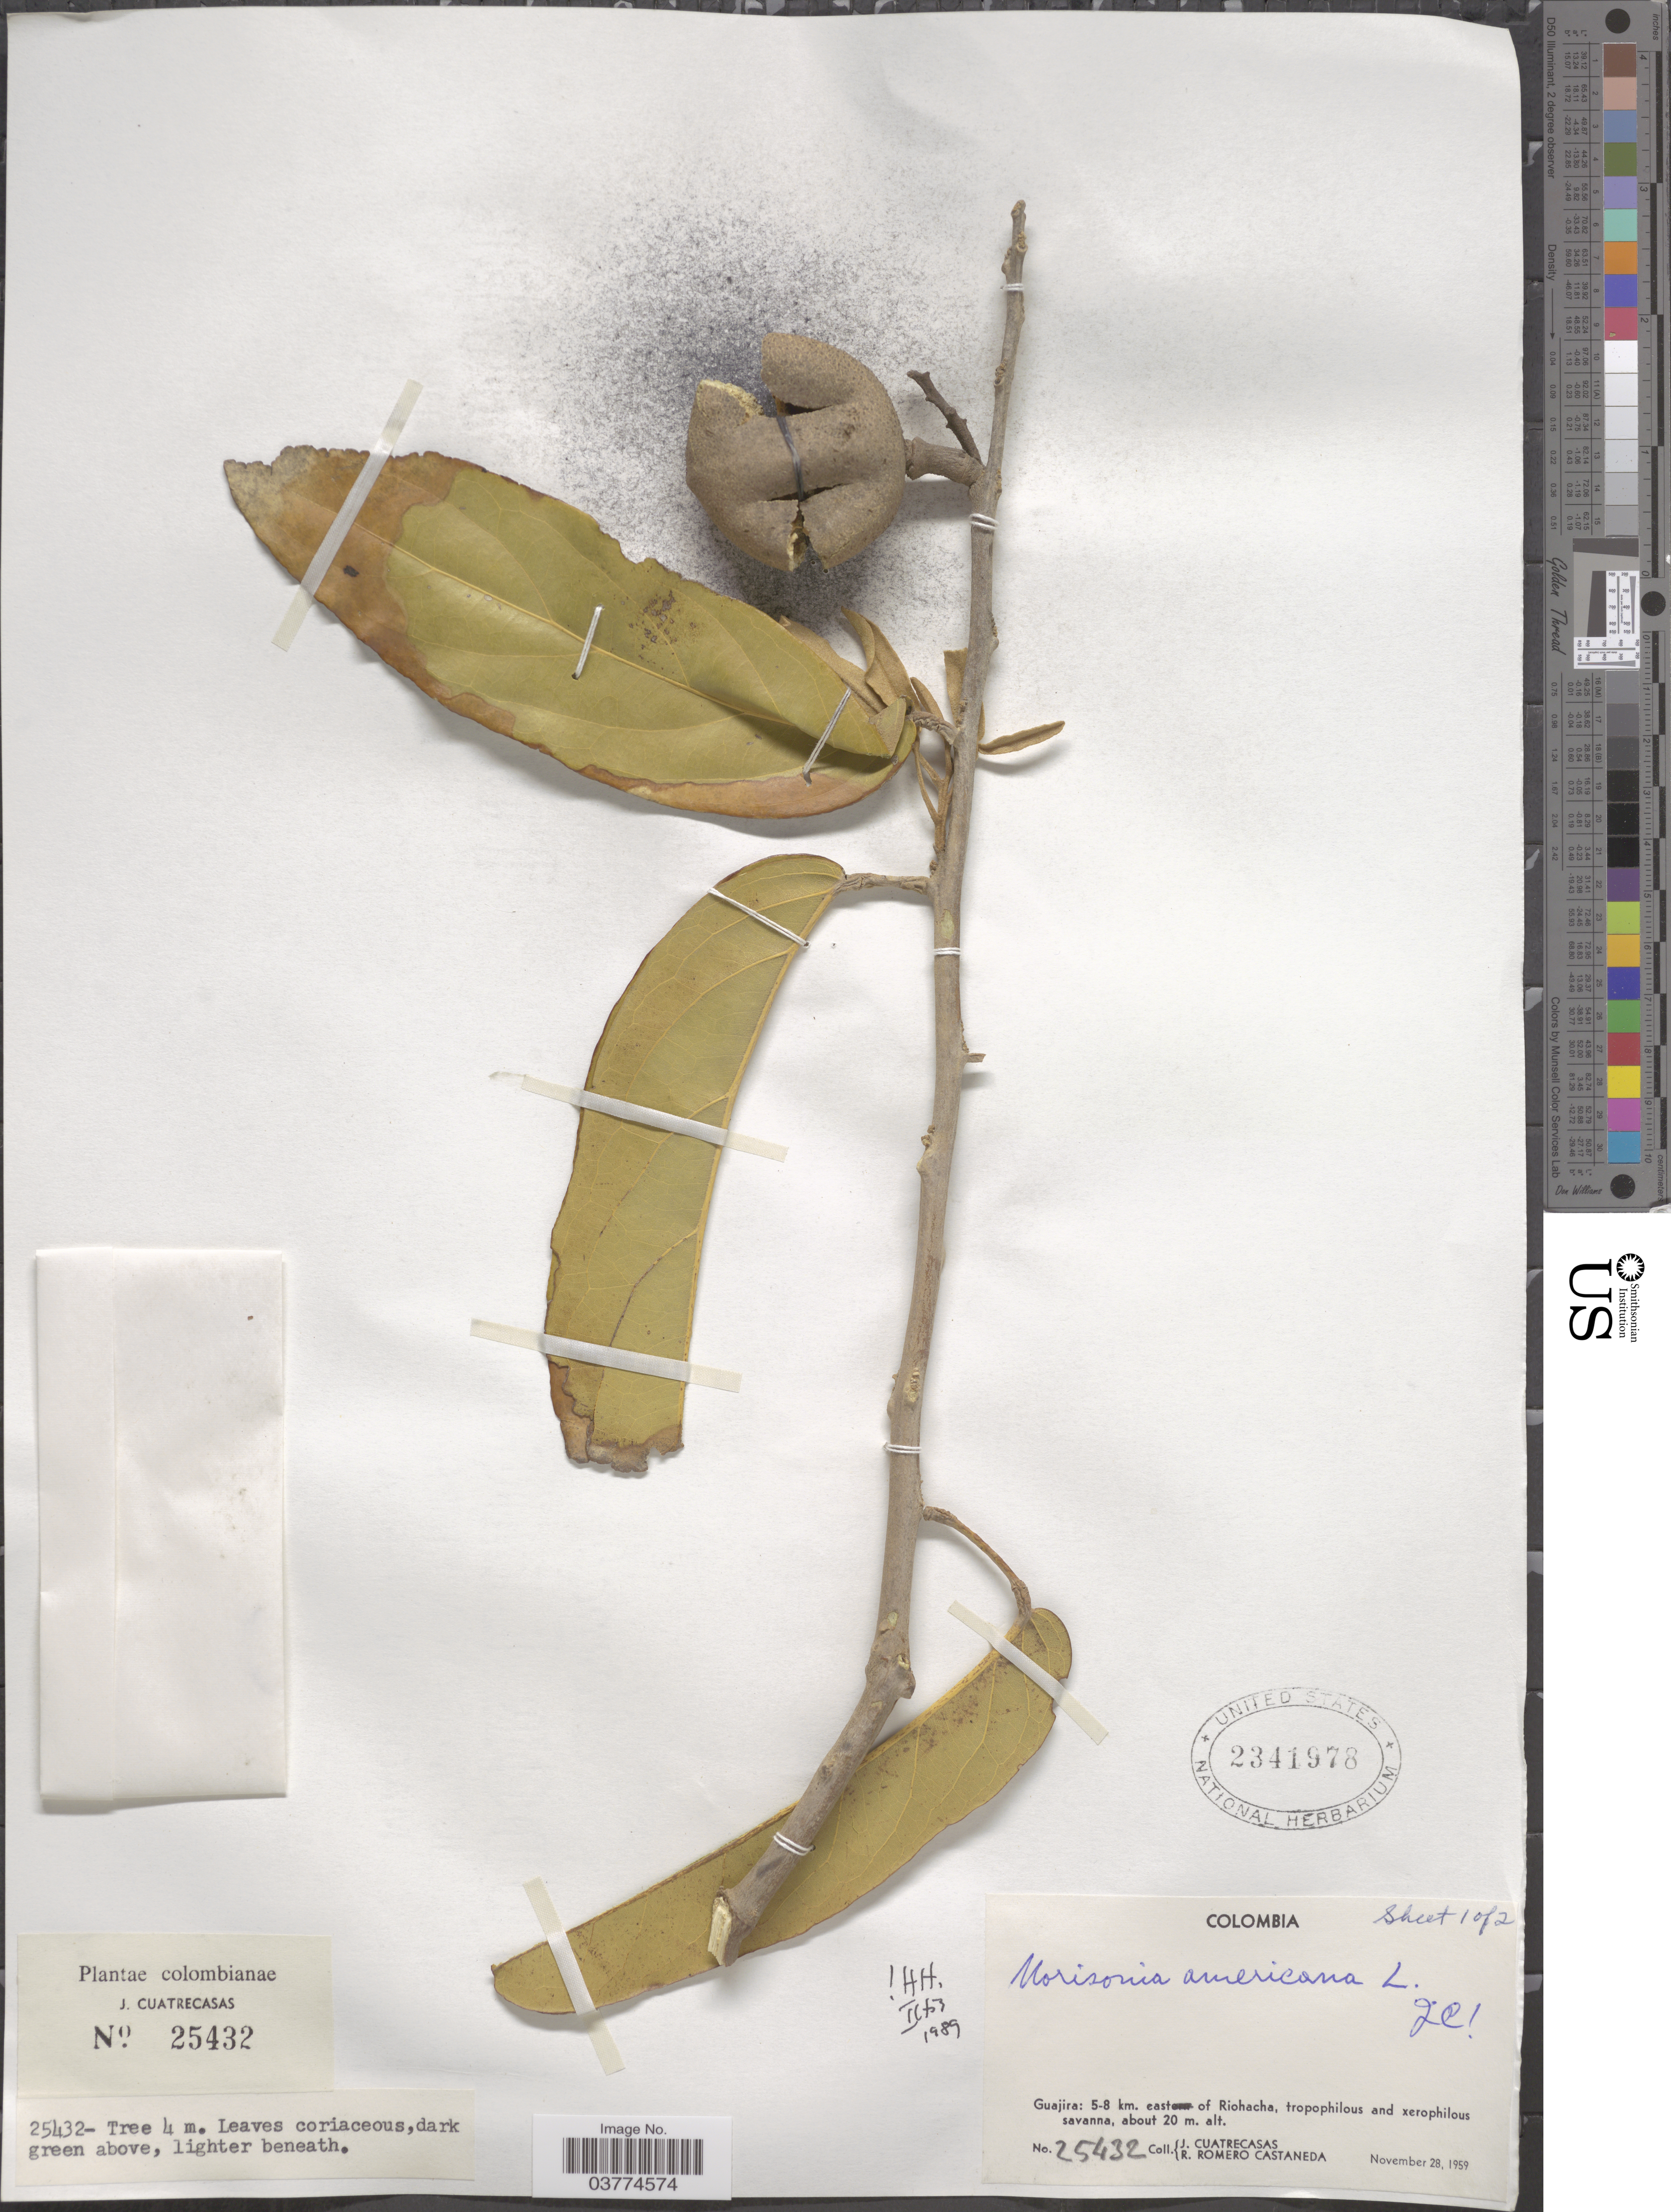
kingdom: Plantae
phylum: Tracheophyta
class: Magnoliopsida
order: Brassicales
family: Capparaceae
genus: Morisonia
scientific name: Morisonia americana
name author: L.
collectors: J. Cuatrecasas & R. Romero Castañeda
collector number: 25432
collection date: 1959-11-28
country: Colombia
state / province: La Guajira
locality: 5-8 km. east of Riohacha, tropophilous and xerophilous savanna.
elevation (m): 20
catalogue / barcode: US 2341978